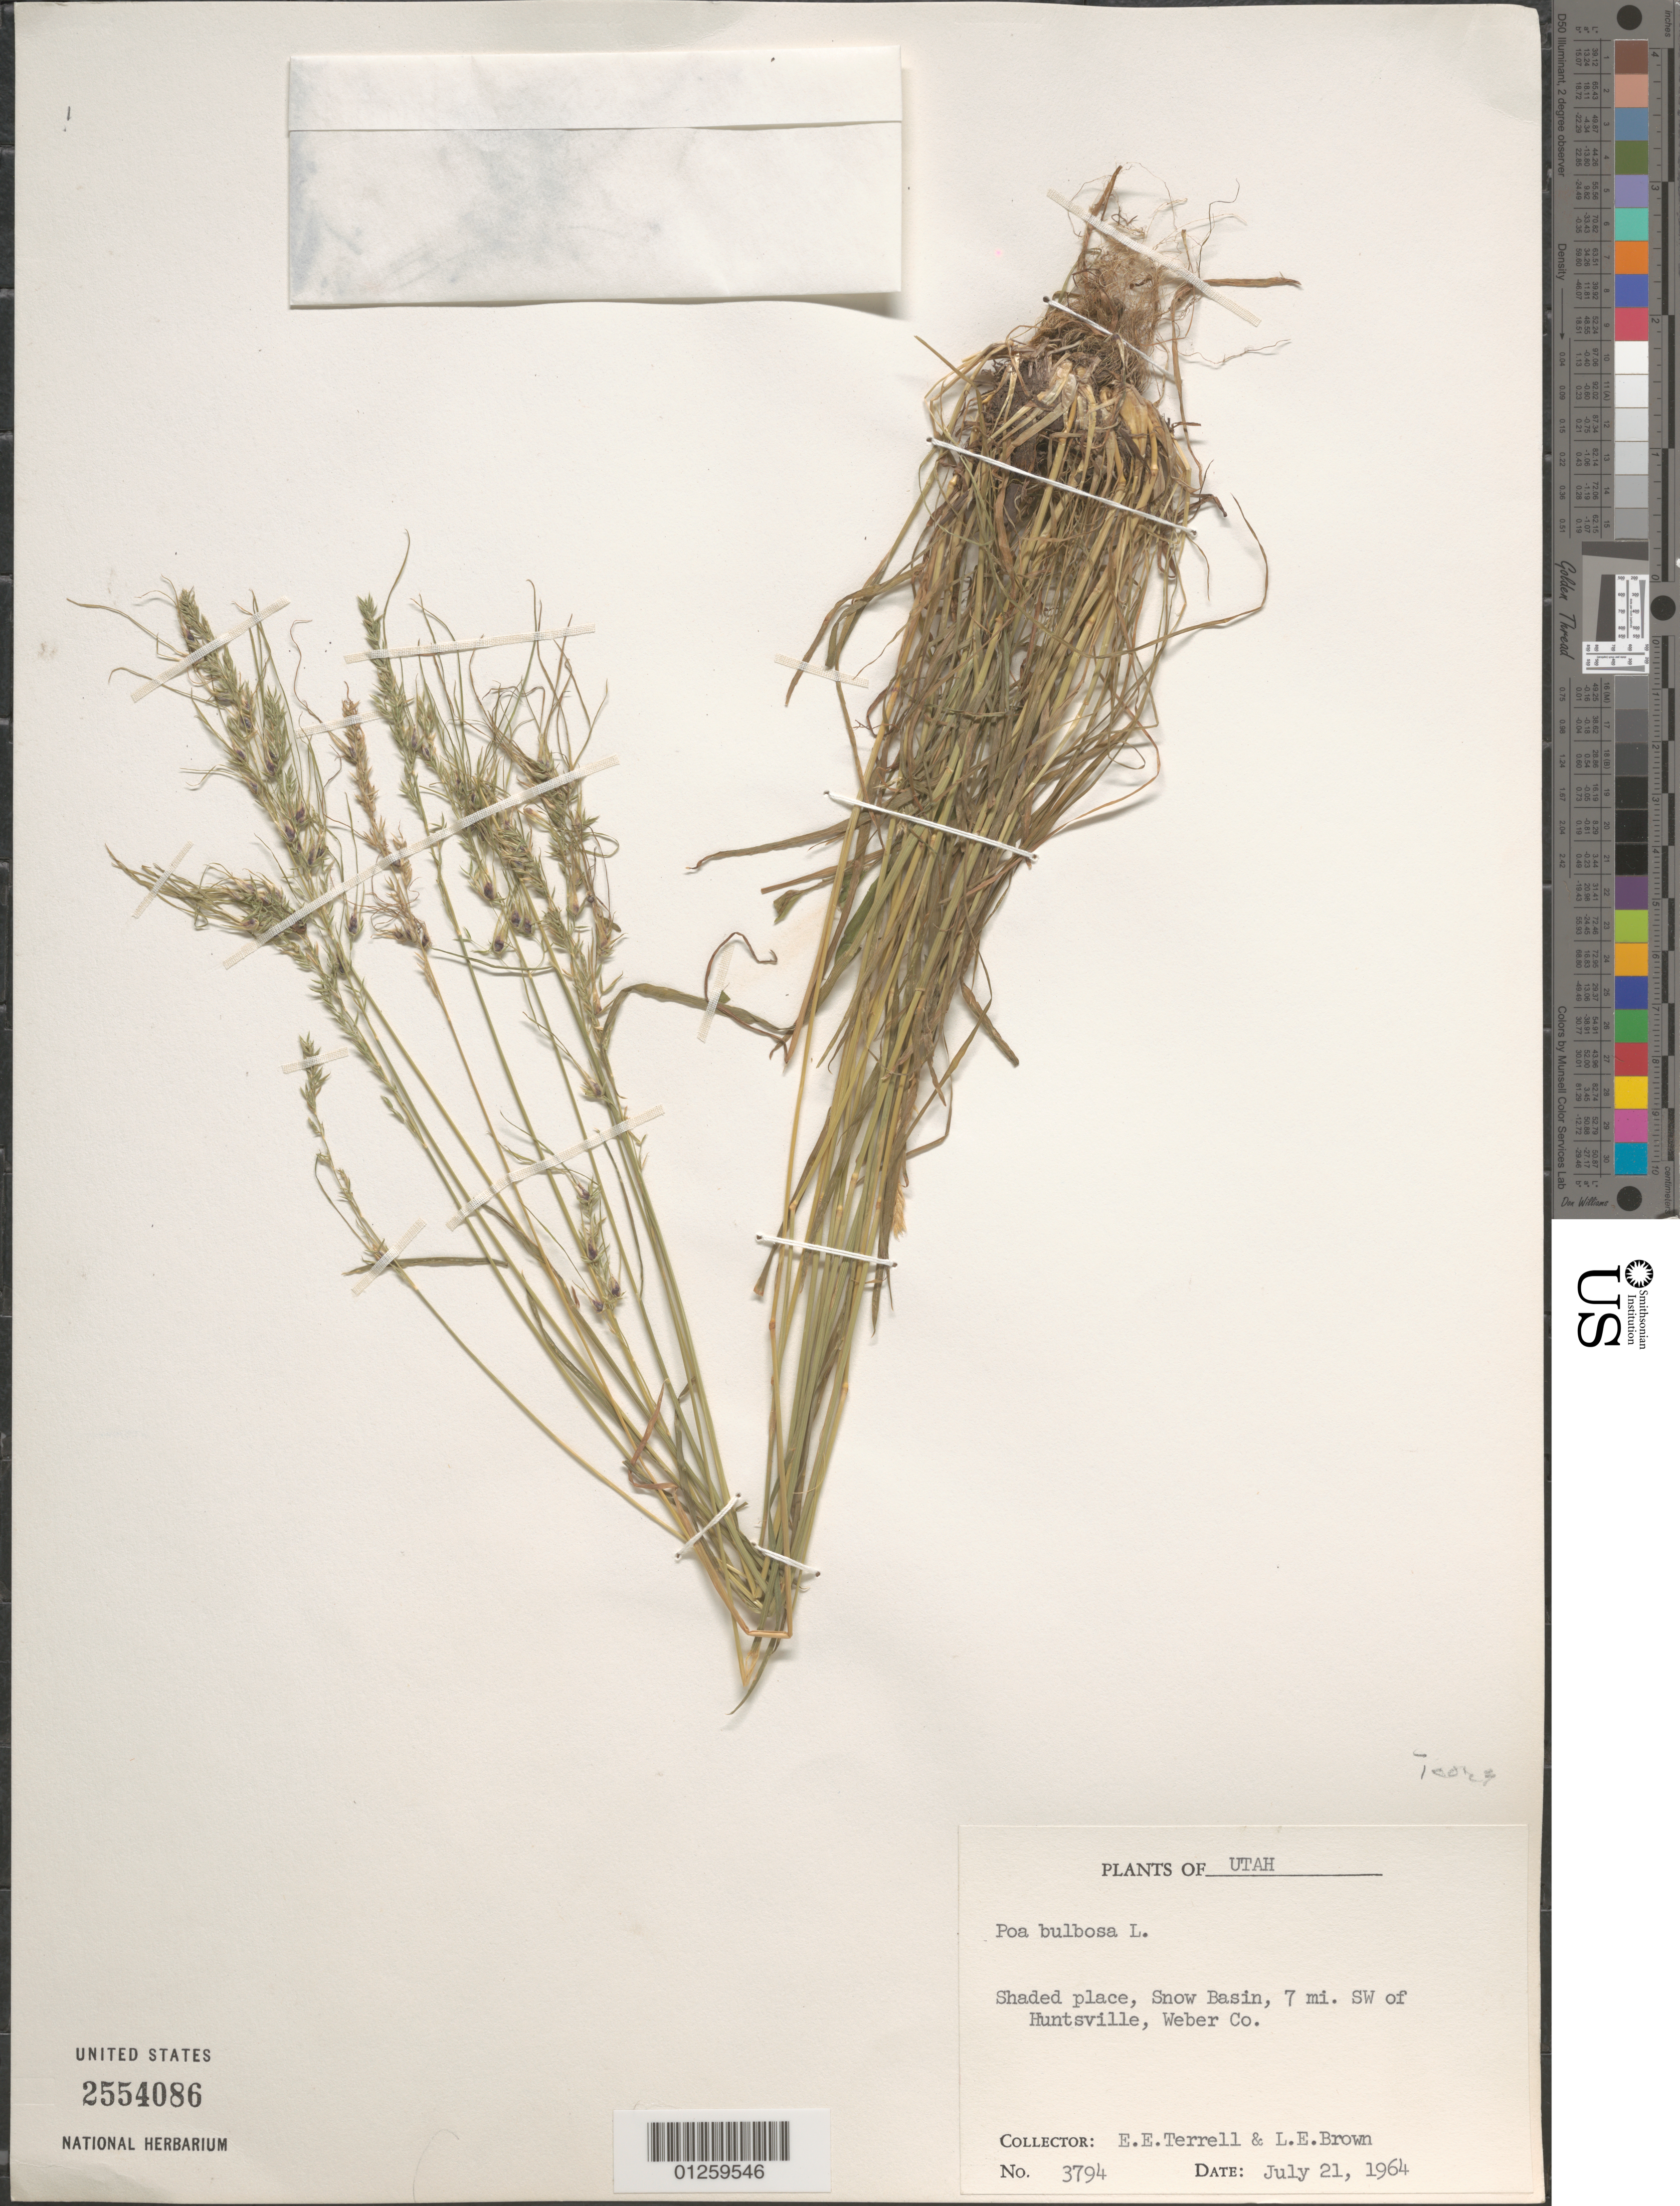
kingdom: Plantae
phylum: Tracheophyta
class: Liliopsida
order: Poales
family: Poaceae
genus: Poa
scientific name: Poa iconia var. iconia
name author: Azn.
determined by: Soreng, Robert J., Research Associate (BOT), Smithsonian Institution - National Museum of Natural History (UNITED STATES)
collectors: E. Terrel & L. E. Brown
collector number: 3794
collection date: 1964-07-21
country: United States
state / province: Utah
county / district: Weber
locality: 7 mi. SW of Huntsville.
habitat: Shaded place, Snow Basin.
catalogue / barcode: US 2554086